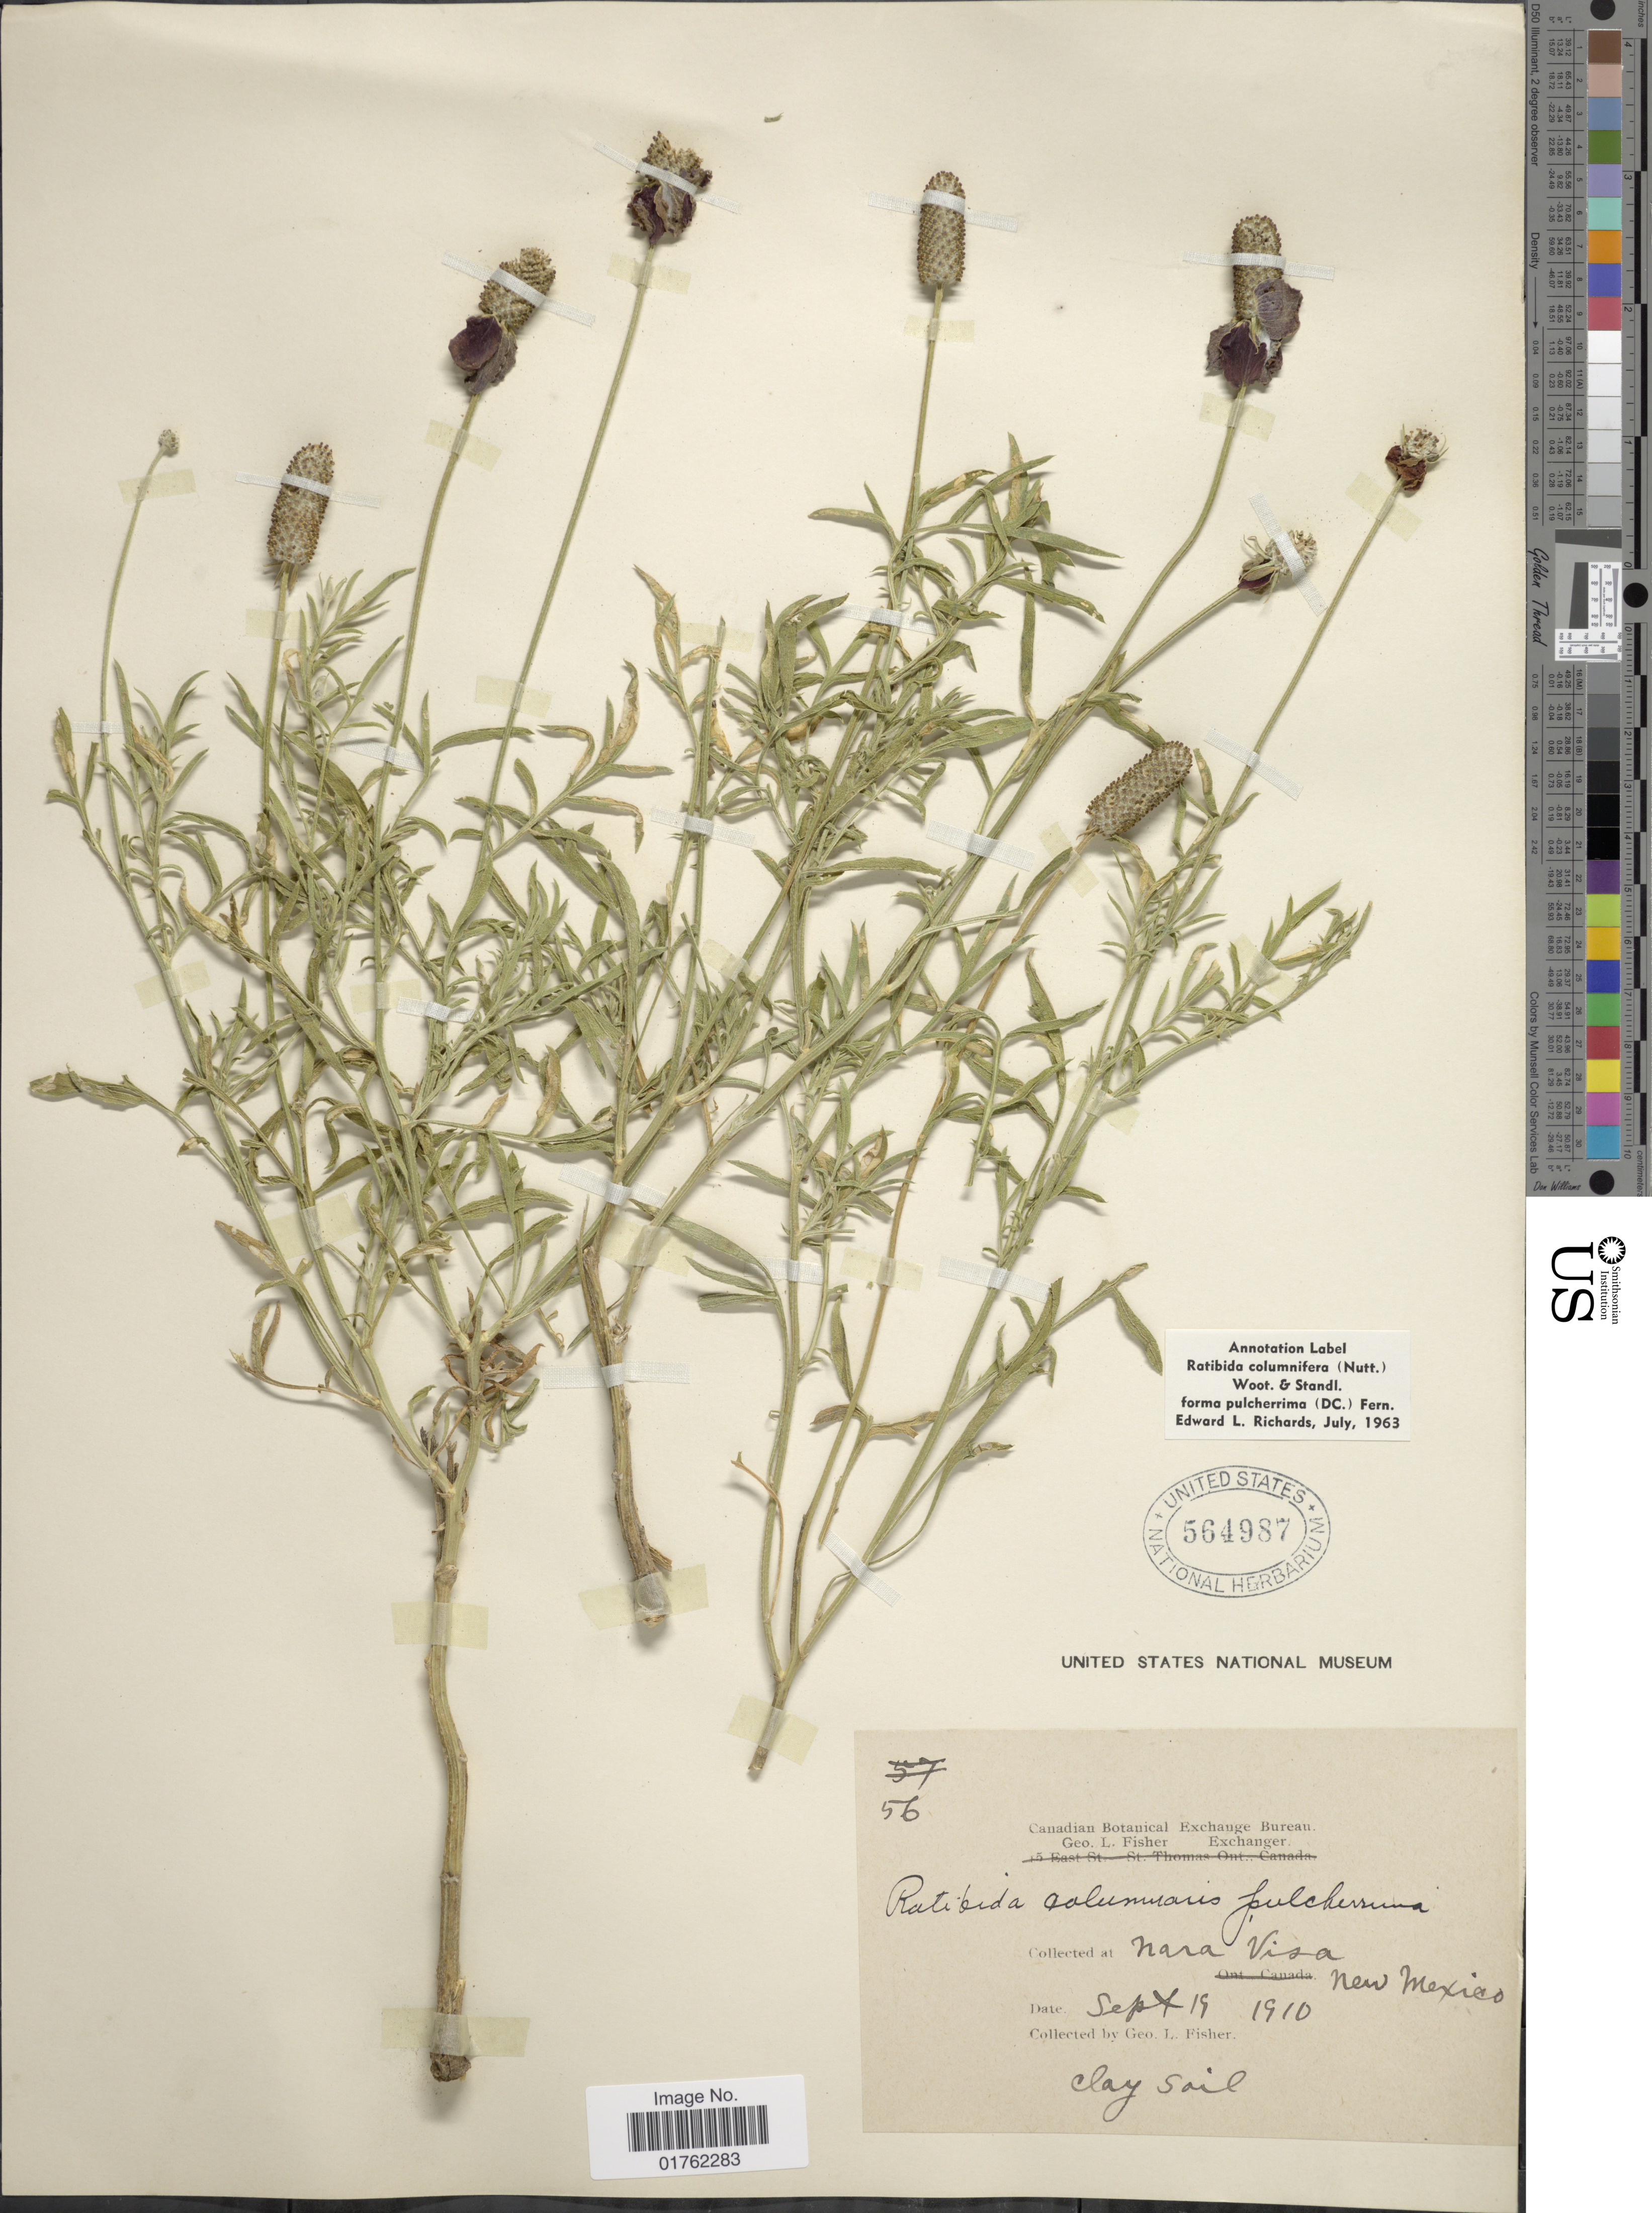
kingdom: Plantae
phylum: Tracheophyta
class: Magnoliopsida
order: Asterales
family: Asteraceae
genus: Ratibida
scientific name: Ratibida columnaris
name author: (Pursh) D. Don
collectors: G. L. Fisher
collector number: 56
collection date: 1910-09-19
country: United States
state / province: New Mexico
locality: Nara Visa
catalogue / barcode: US 564987